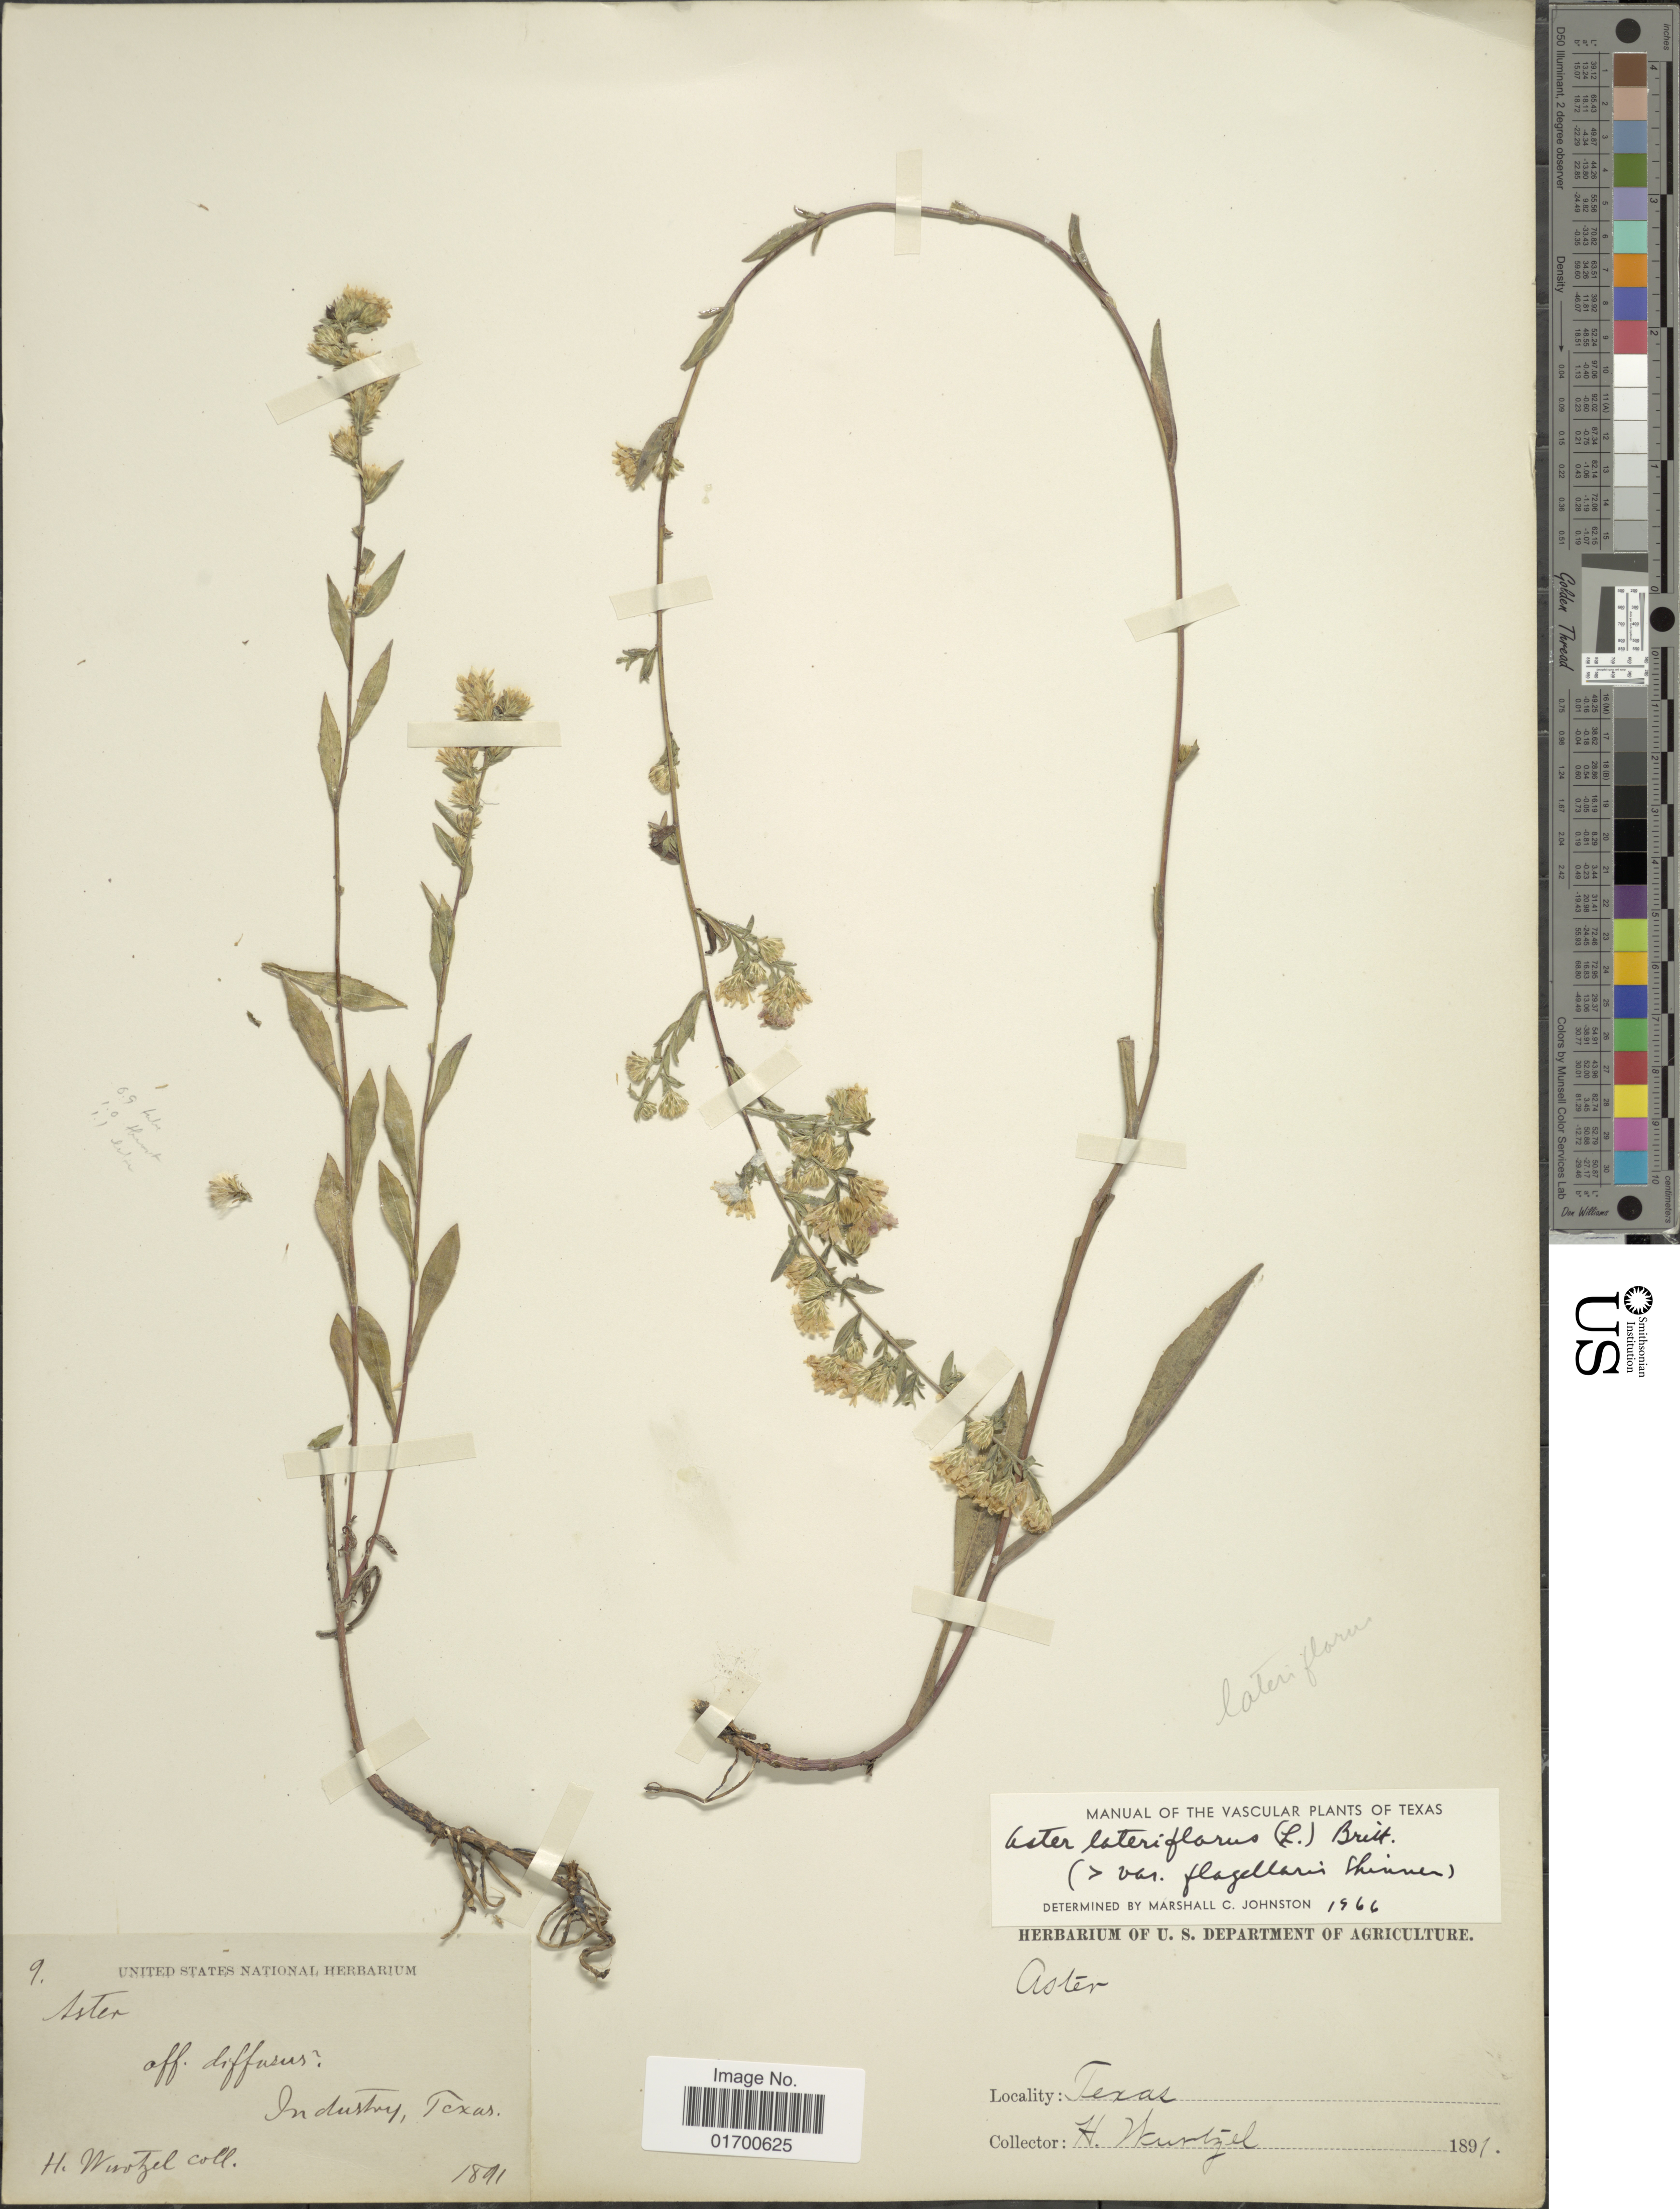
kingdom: Plantae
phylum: Tracheophyta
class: Magnoliopsida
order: Asterales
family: Asteraceae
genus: Symphyotrichum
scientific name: Symphyotrichum lateriflorum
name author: (L.) Á. Löve & D. Löve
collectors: H. Wurtzel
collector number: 9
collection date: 1891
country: United States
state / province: Texas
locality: Industry